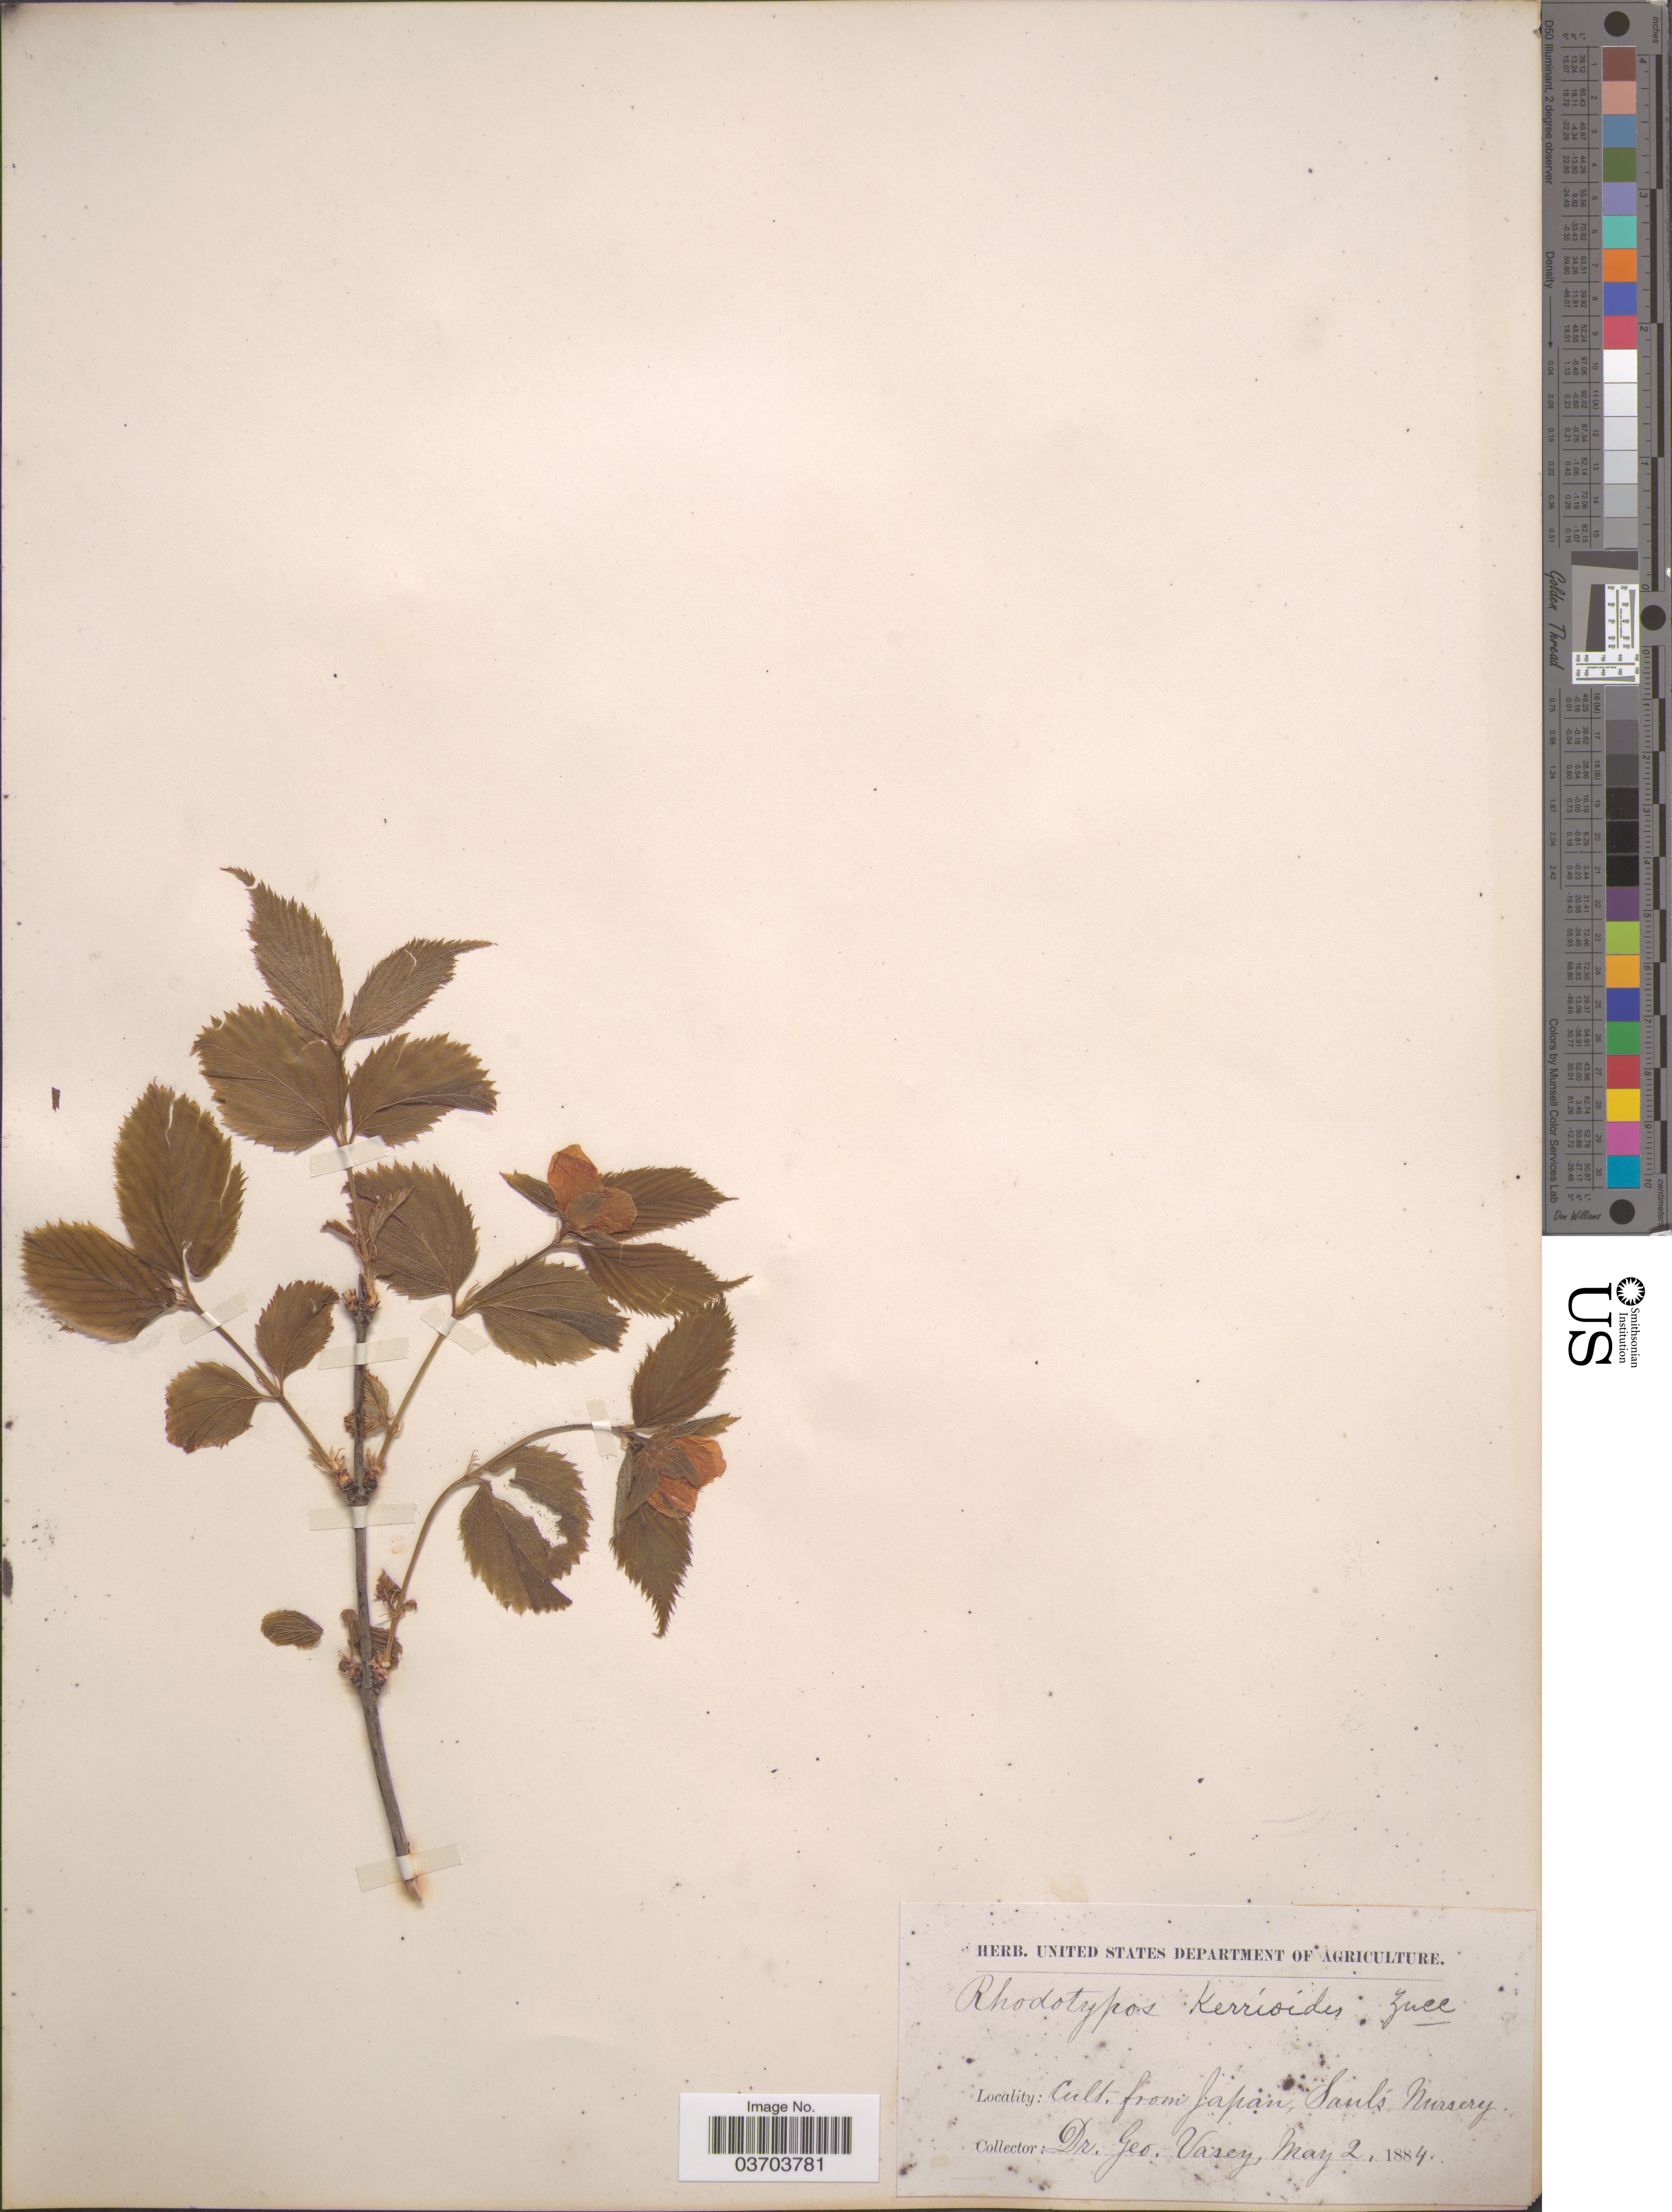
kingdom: Plantae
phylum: Tracheophyta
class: Magnoliopsida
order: Rosales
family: Rosaceae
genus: Rhodotypos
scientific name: Rhodotypos scandens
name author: (Thunb.) Makino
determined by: Strong, Mark T., (BOT), Smithsonian Institution - National Museum of Natural History (UNITED STATES)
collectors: G. R. Vasey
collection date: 1884-05-02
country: Japan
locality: Saul's Nursery.